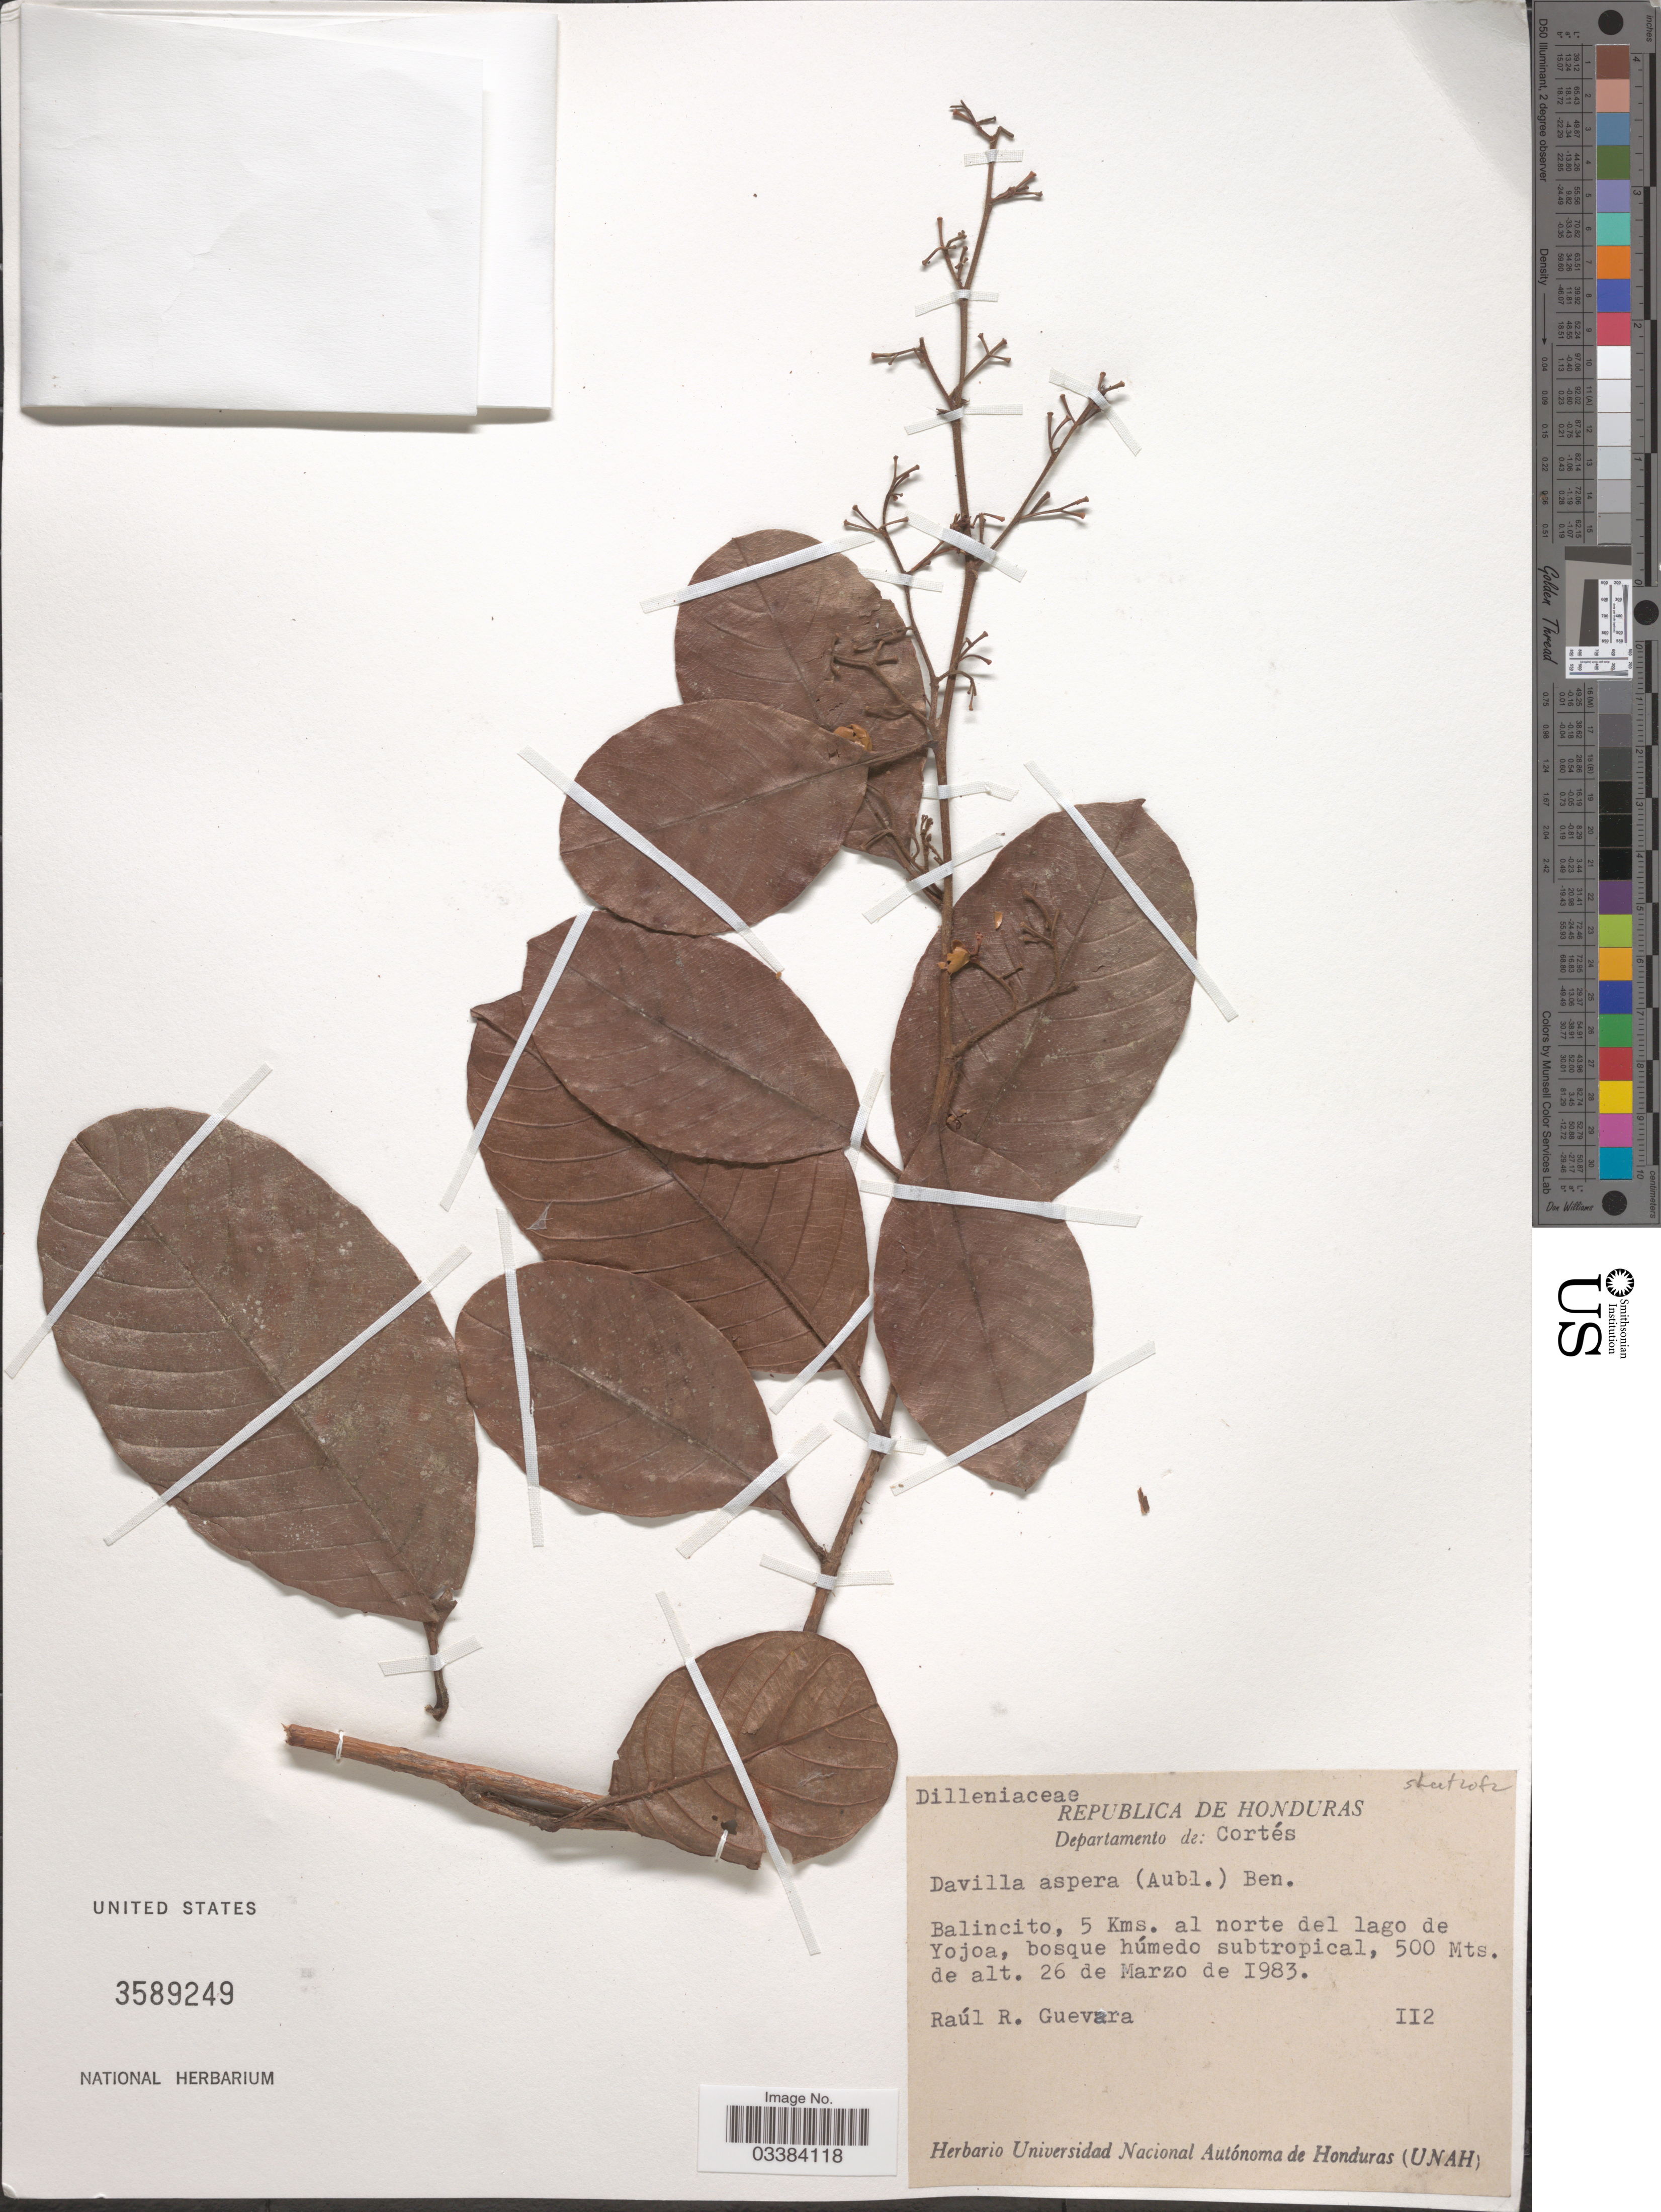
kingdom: Plantae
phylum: Tracheophyta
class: Magnoliopsida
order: Dilleniales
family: Dilleniaceae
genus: Davilla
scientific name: Davilla kunthii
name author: A. St.-Hil.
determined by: Strong, Mark T., (BOT), Smithsonian Institution - National Museum of Natural History (UNITED STATES)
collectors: R. Guevara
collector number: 112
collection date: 1983-03-26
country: Honduras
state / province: Cortés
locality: Departamento de: Cortés. Balincito, 5 Kms al norte de lago de Yojoa.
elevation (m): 500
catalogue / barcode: US 3589249